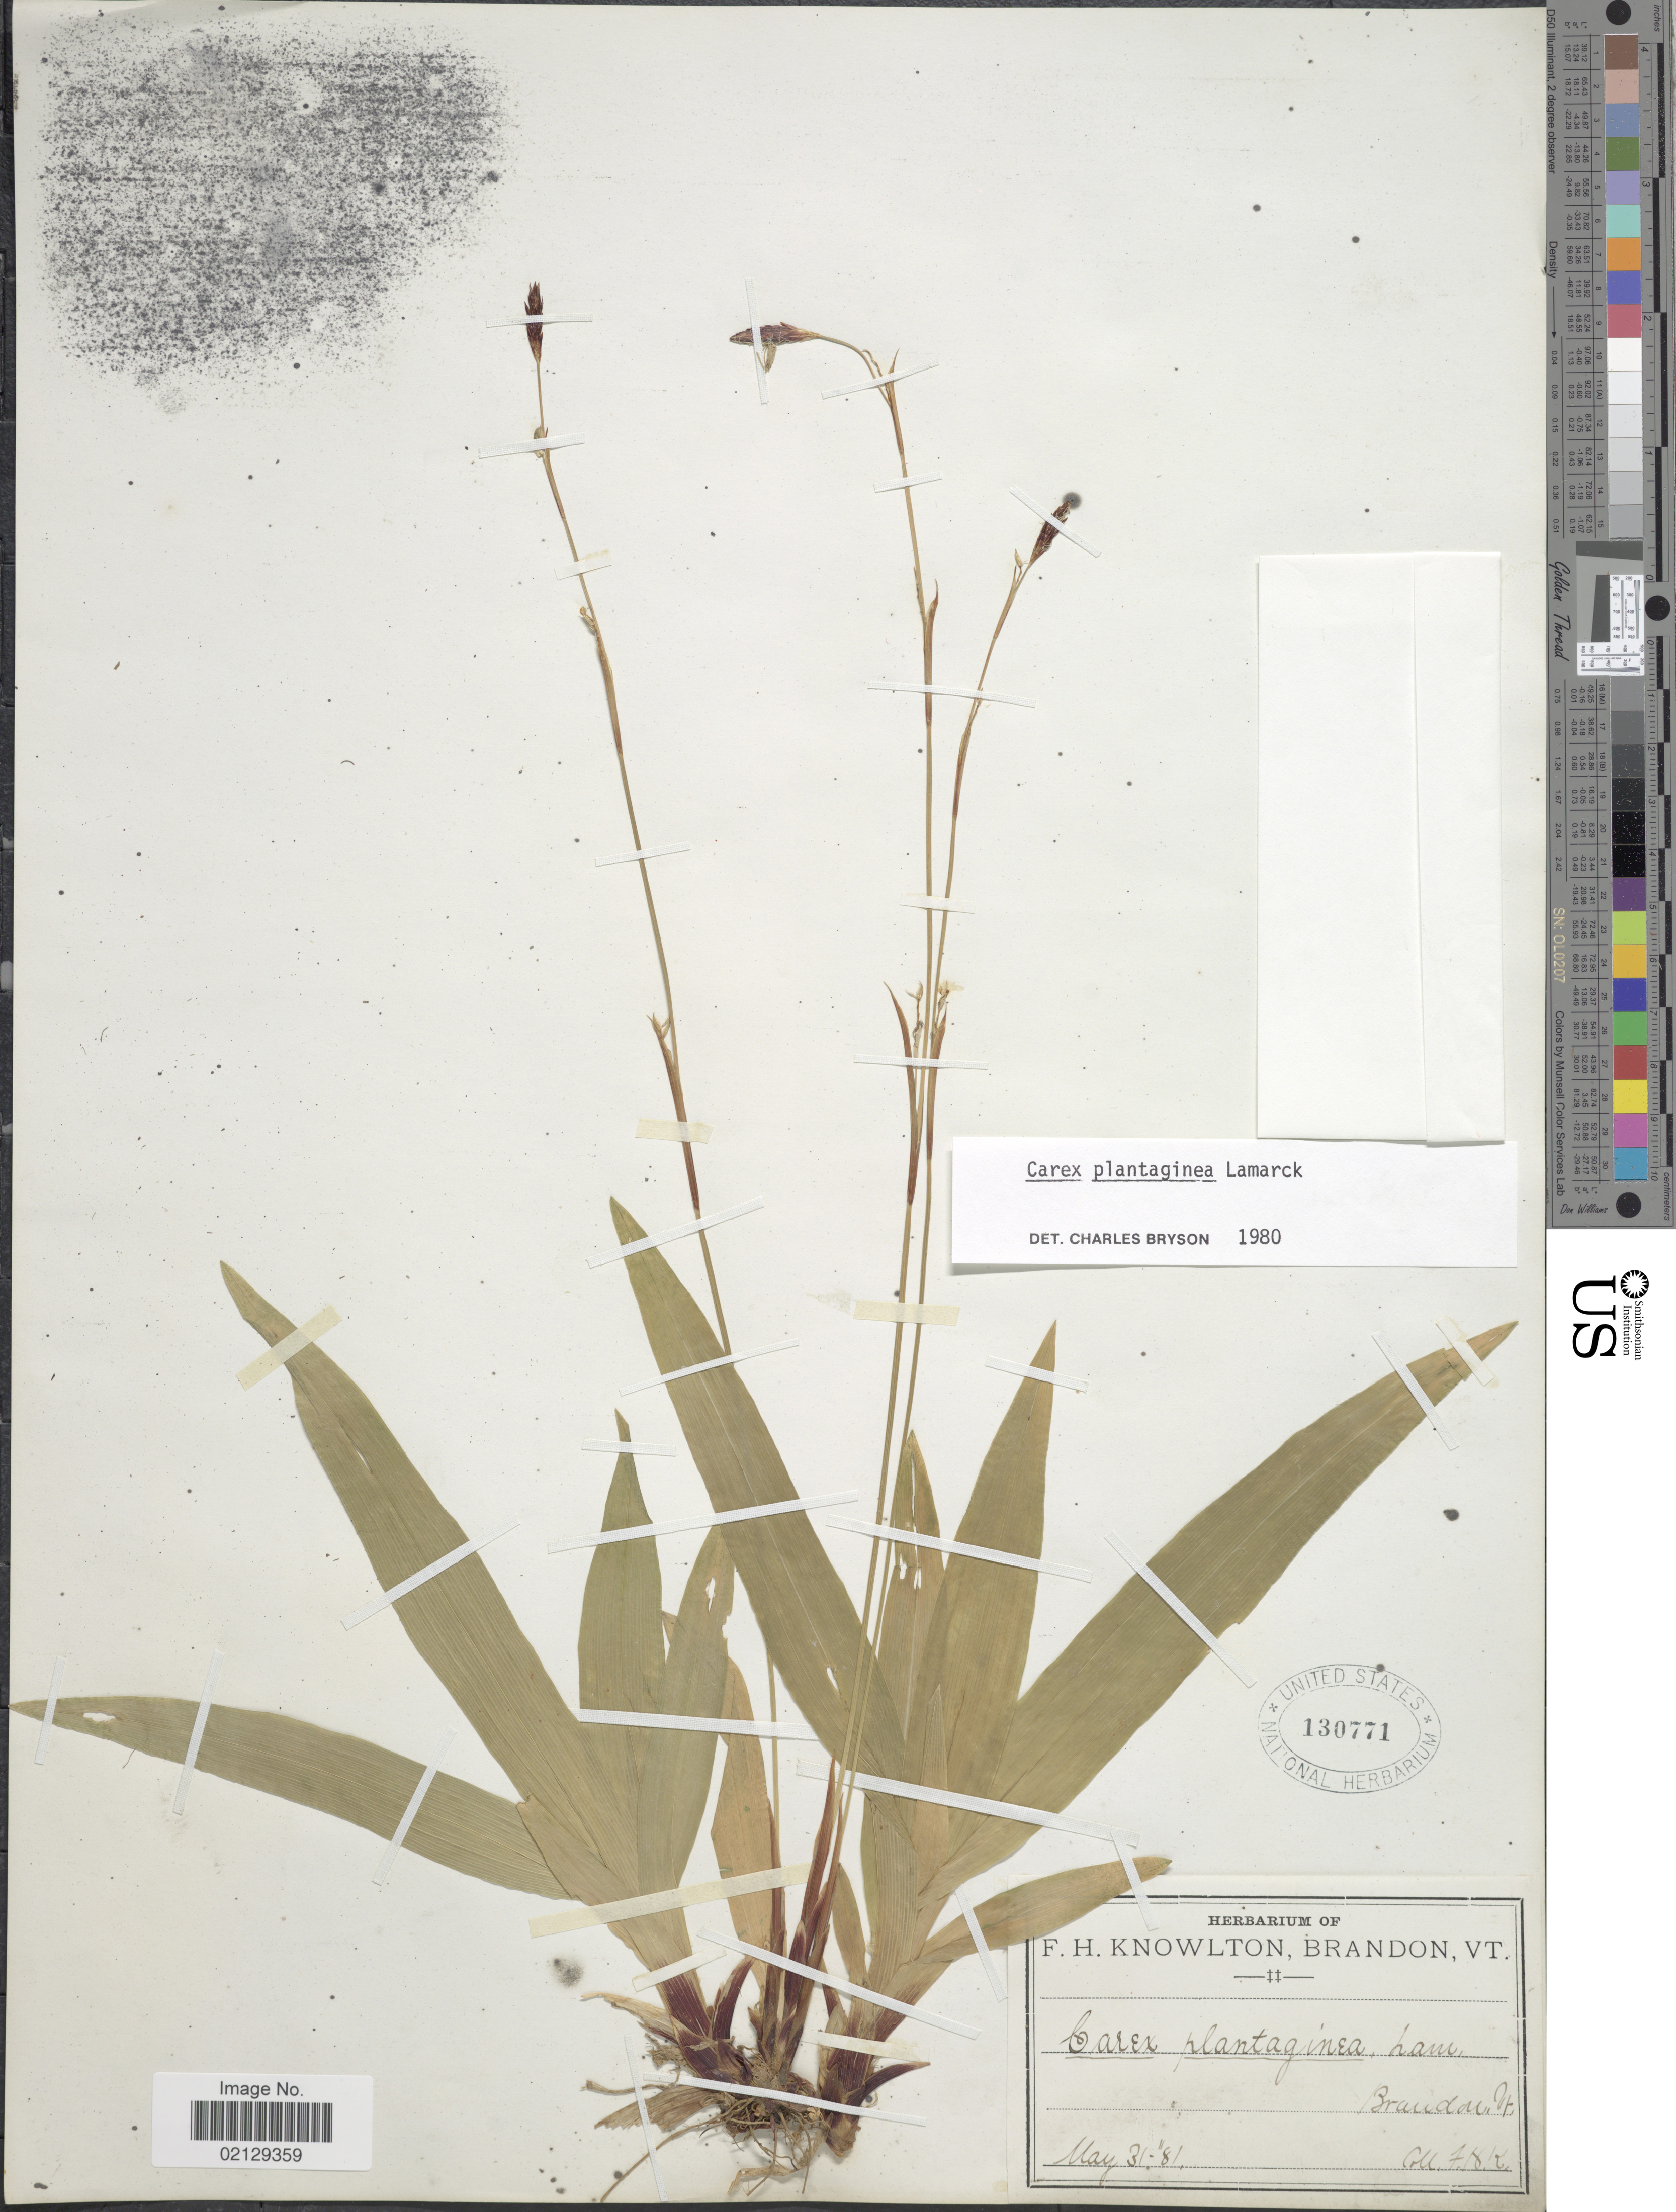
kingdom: Plantae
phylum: Tracheophyta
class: Liliopsida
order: Poales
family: Cyperaceae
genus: Carex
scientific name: Carex plantaginea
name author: Lam.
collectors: F. H. Knowlton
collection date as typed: Transcribed d/m/y: 31/5/81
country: United States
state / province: Vermont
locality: Brandon, VT.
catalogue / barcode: US 130771